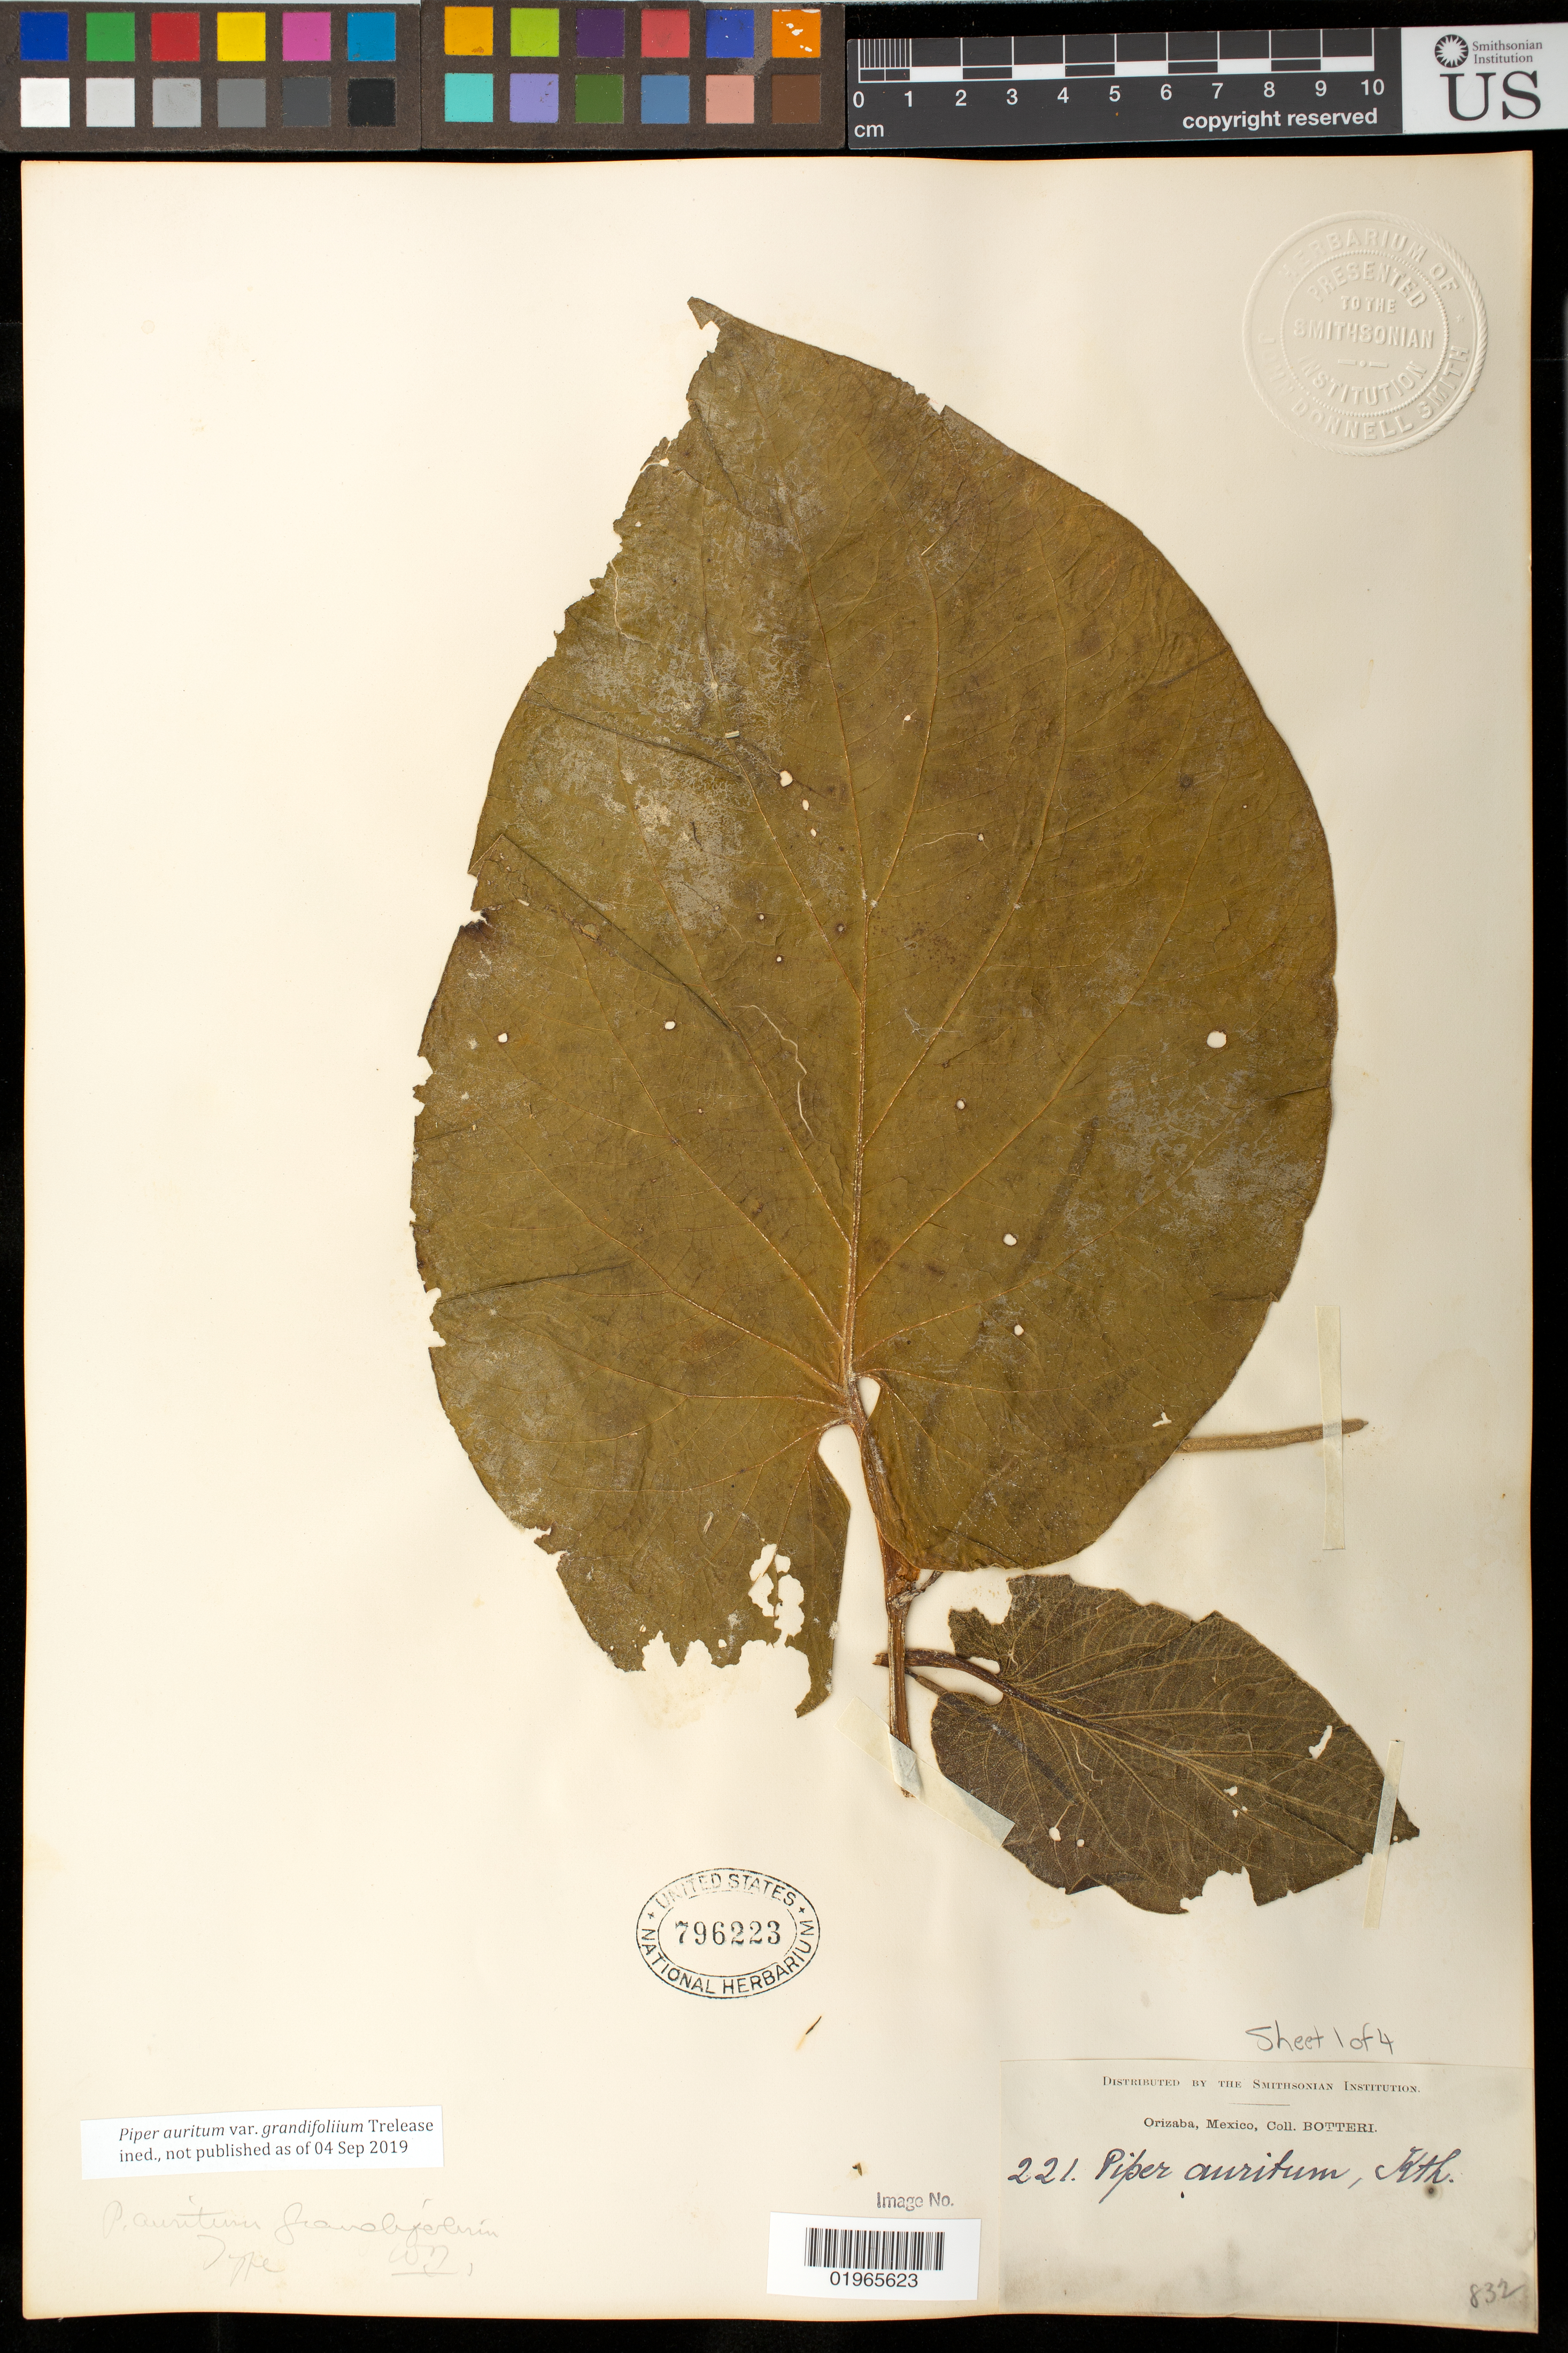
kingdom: Plantae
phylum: Tracheophyta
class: Magnoliopsida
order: Piperales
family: Piperaceae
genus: Piper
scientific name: Piper auritum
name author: Kunth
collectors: -. Botteri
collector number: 221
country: Mexico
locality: Orizaba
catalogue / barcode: US 796223